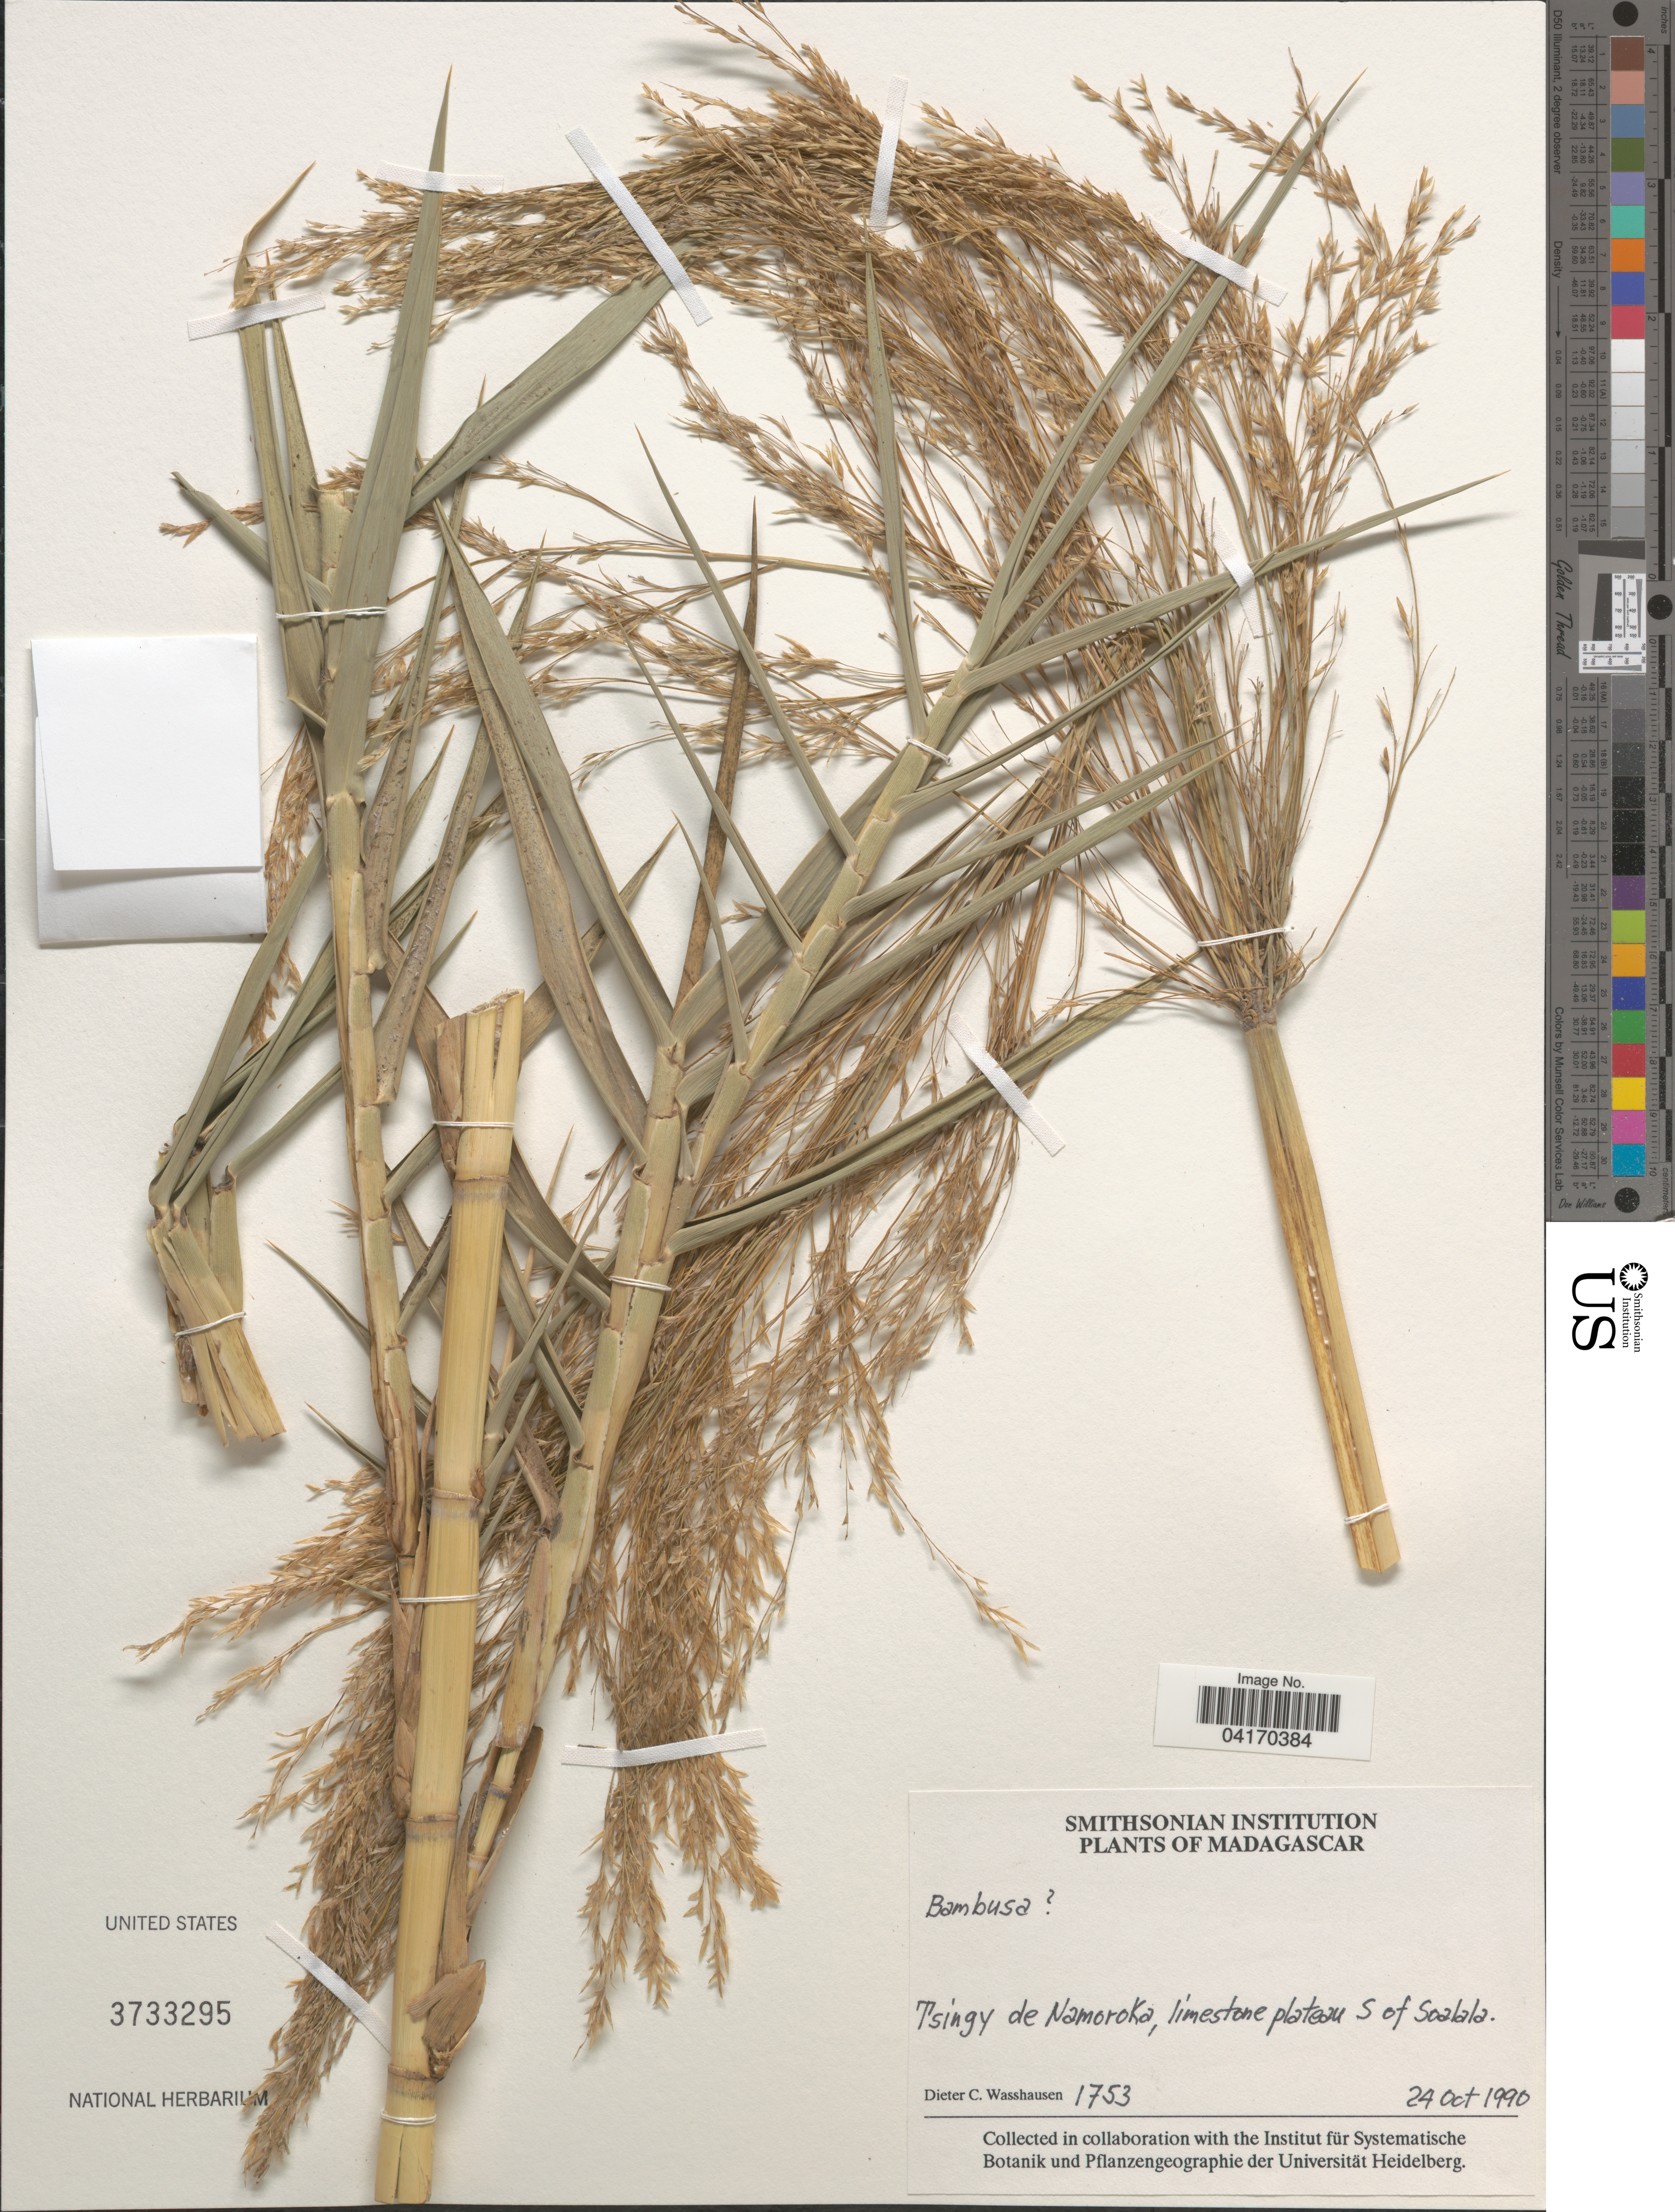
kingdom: Plantae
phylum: Tracheophyta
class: Liliopsida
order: Poales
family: Poaceae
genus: Bambusa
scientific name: Bambusa sp.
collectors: D. C. Wasshausen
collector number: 1753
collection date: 1990-10-24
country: Madagascar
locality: Tsingy de Namoroka, limestone plateau S of Soalala.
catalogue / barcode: US 3733295